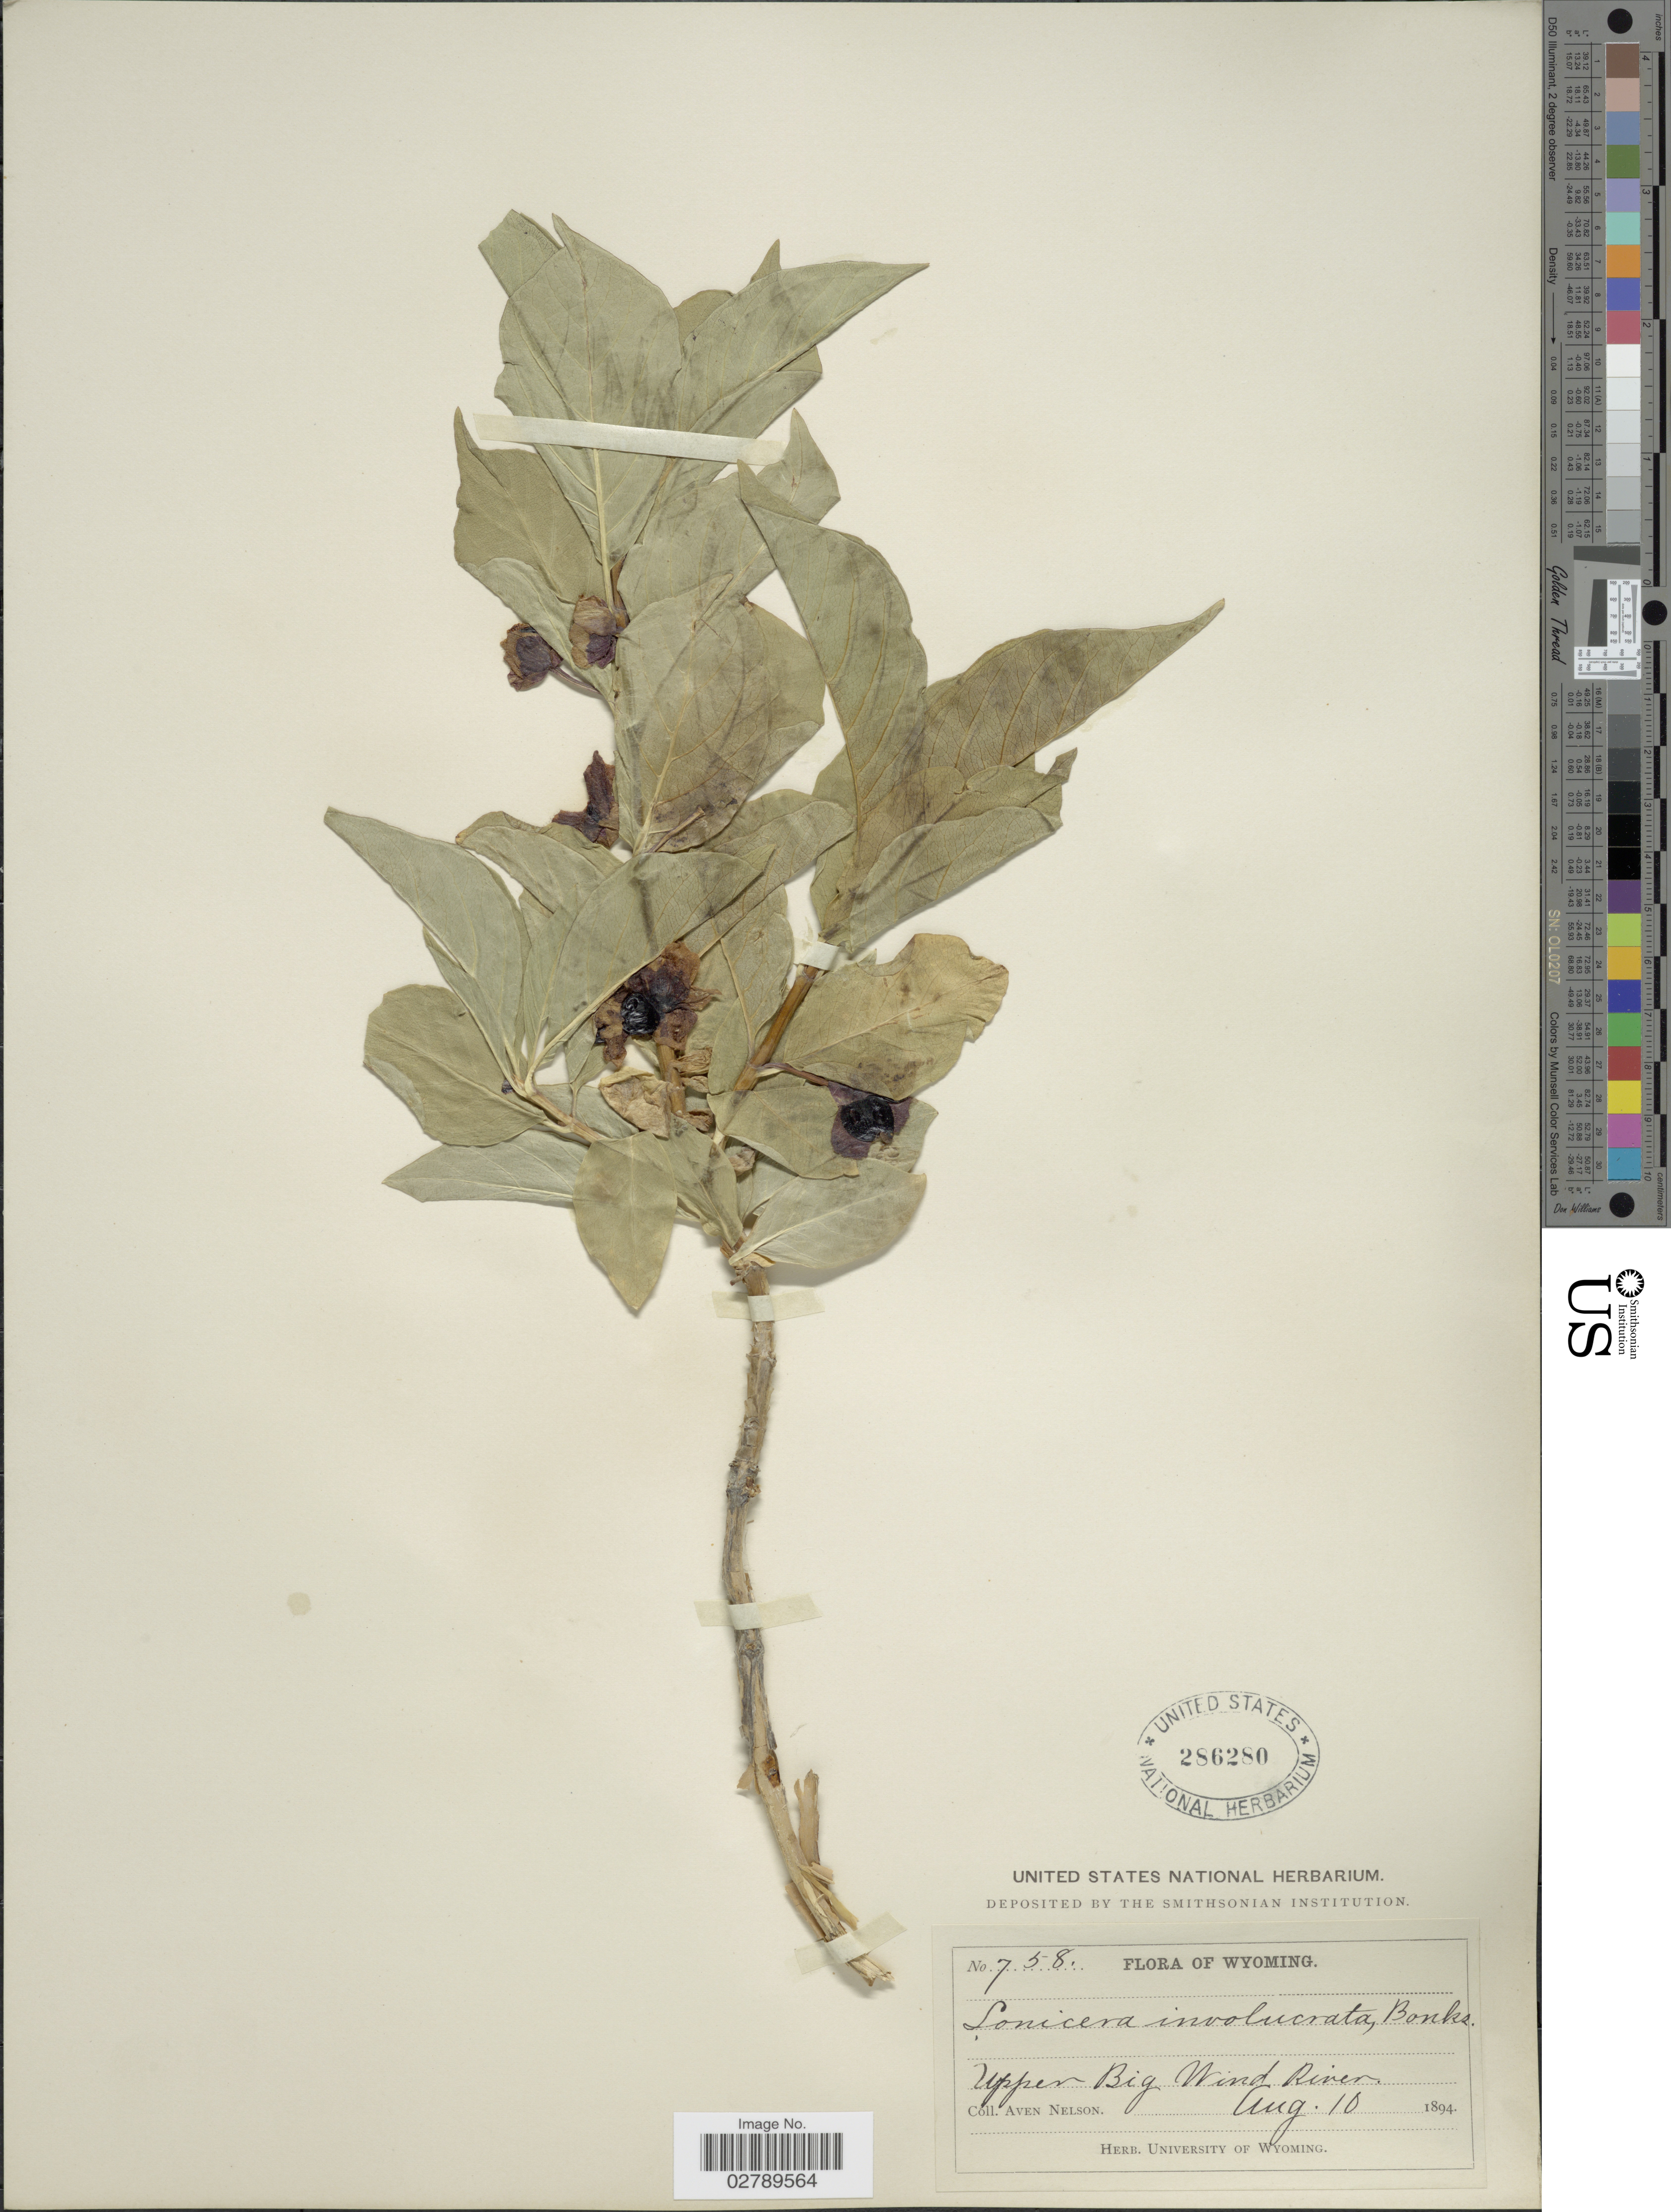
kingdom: Plantae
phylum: Tracheophyta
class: Magnoliopsida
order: Dipsacales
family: Caprifoliaceae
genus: Lonicera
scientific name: Lonicera involucrata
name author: (Richardson) Banks ex Spreng.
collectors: A. Nelson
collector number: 758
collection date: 1894-08-10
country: United States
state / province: Wyoming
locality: Upper Big Wind River.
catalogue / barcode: US 286280